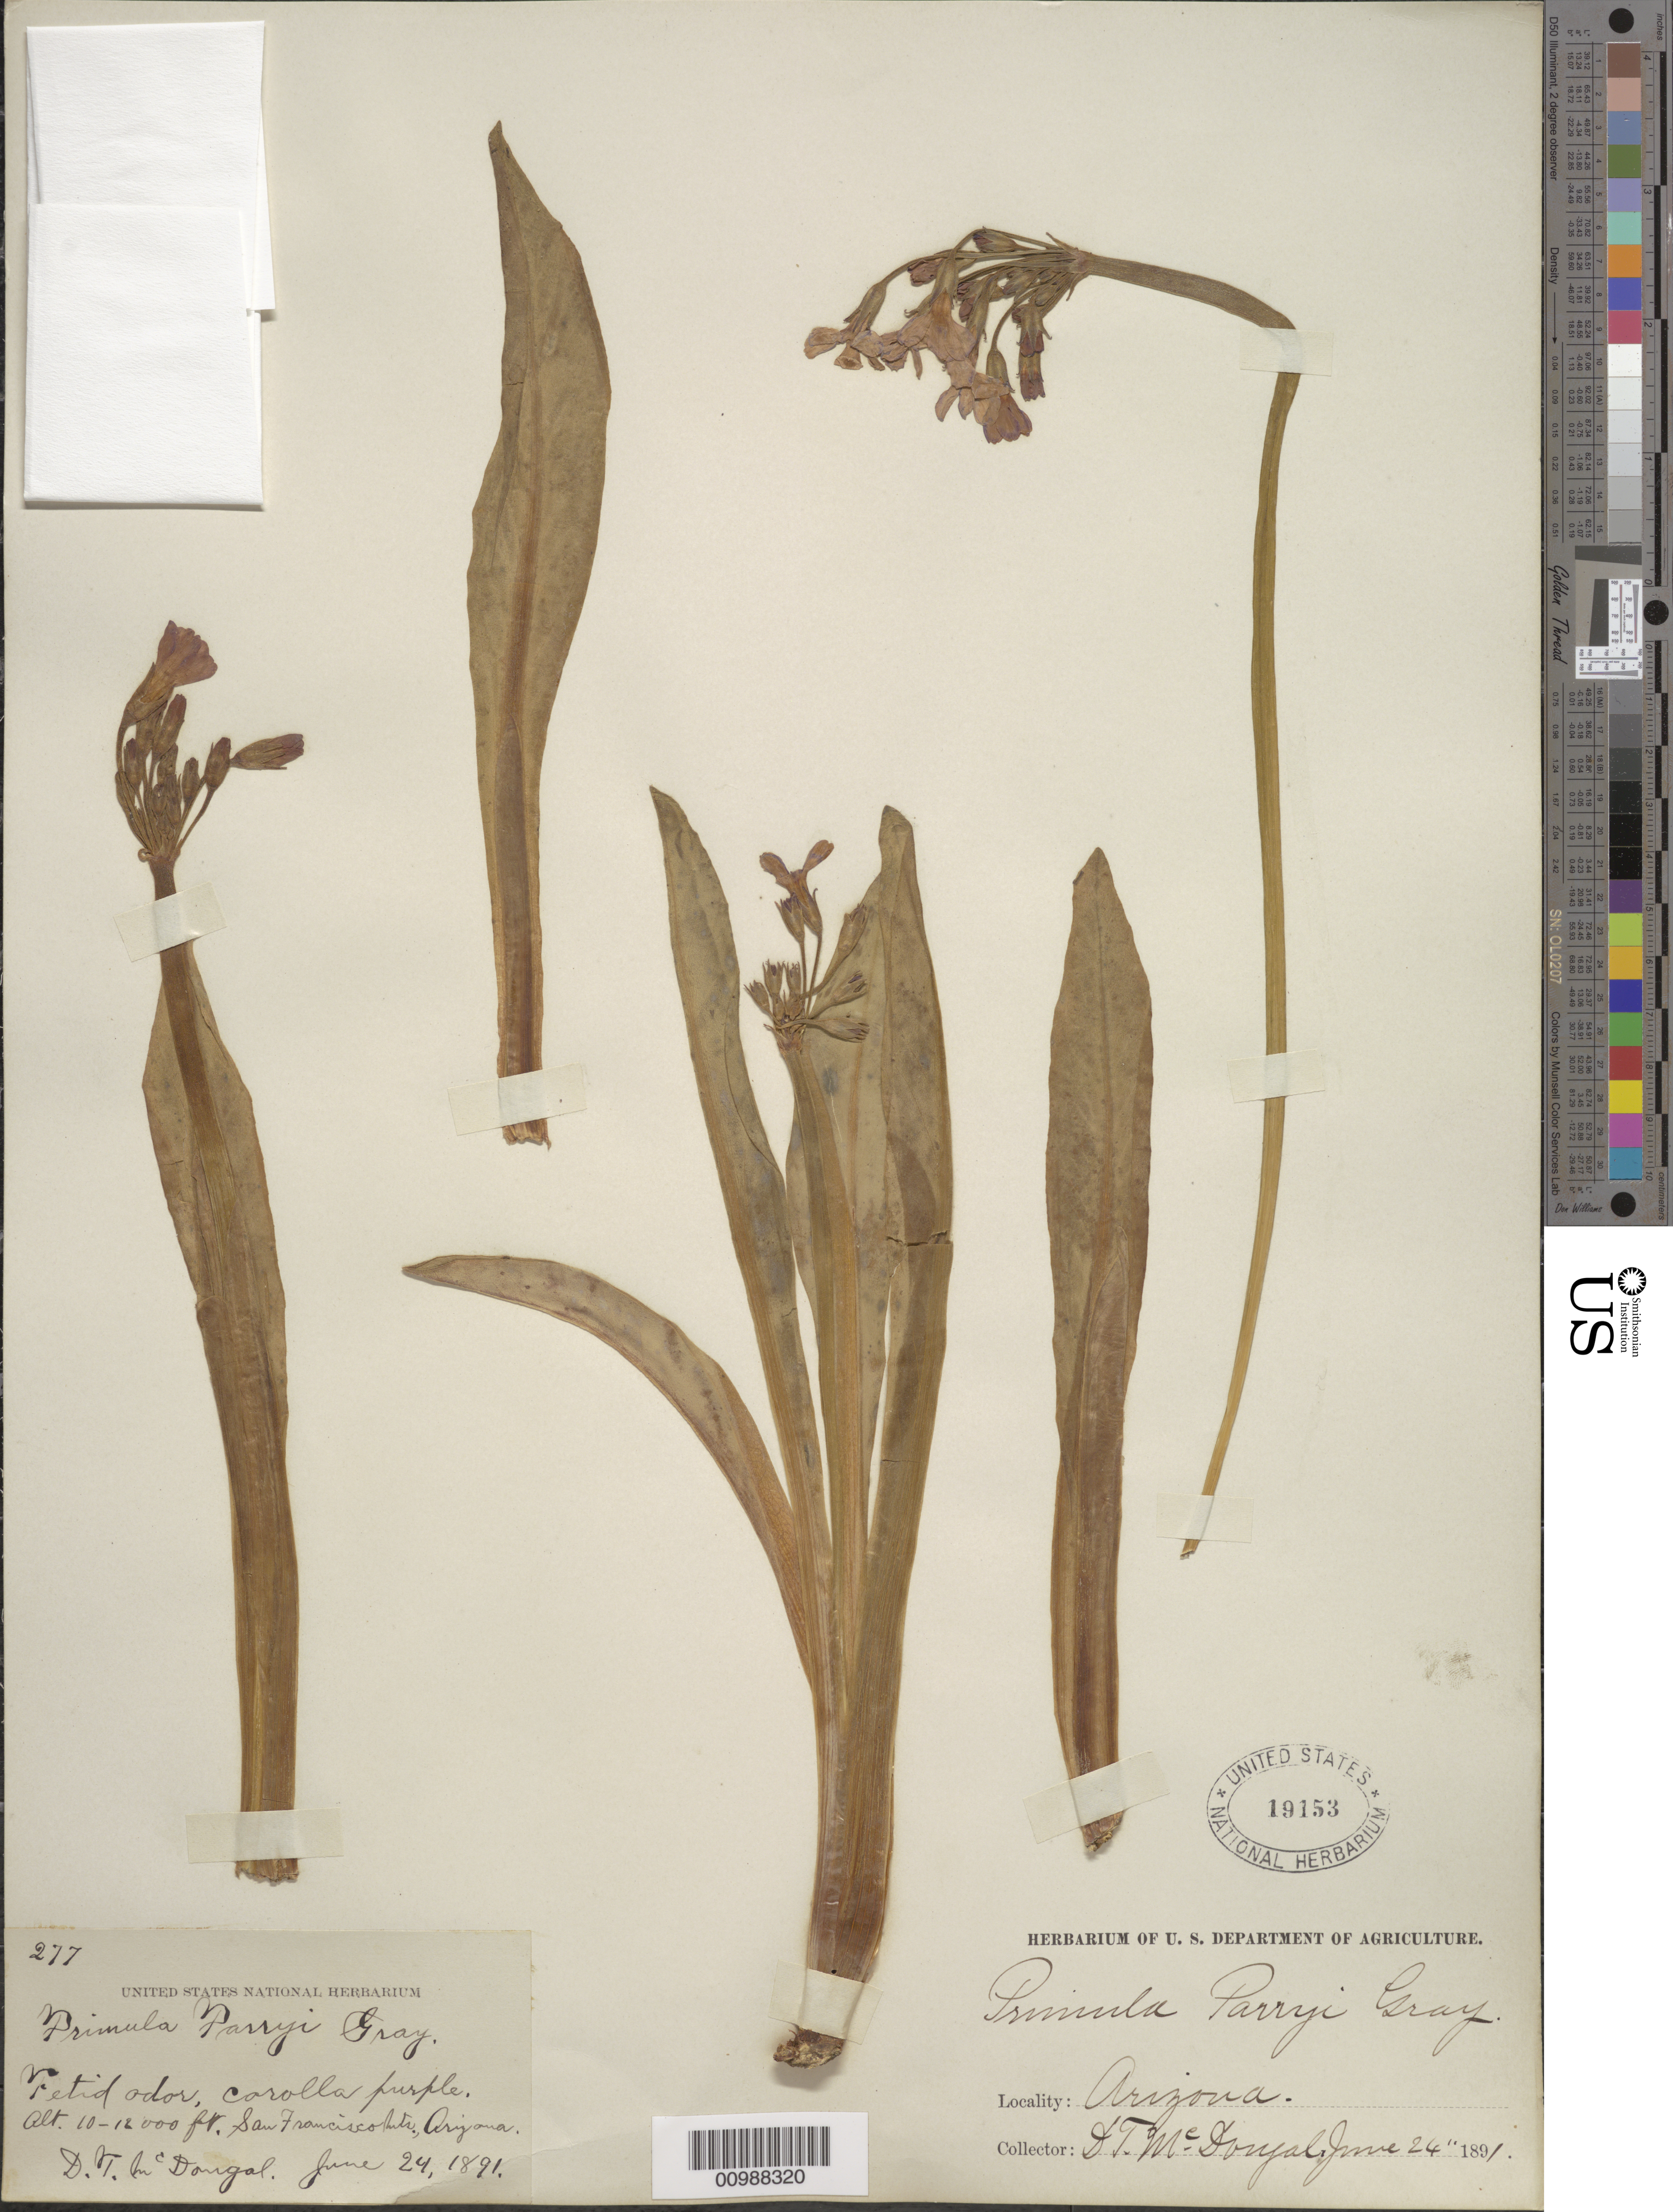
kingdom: Plantae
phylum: Tracheophyta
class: Magnoliopsida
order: Ericales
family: Primulaceae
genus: Primula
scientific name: Primula parryi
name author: A. Gray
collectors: D. T. MacDougal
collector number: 277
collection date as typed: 24 Jun 1891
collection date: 1891-06-24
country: United States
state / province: Arizona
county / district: Greenlee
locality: Corolla Turnpike, San Francisco Mountains.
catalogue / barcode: US 19153